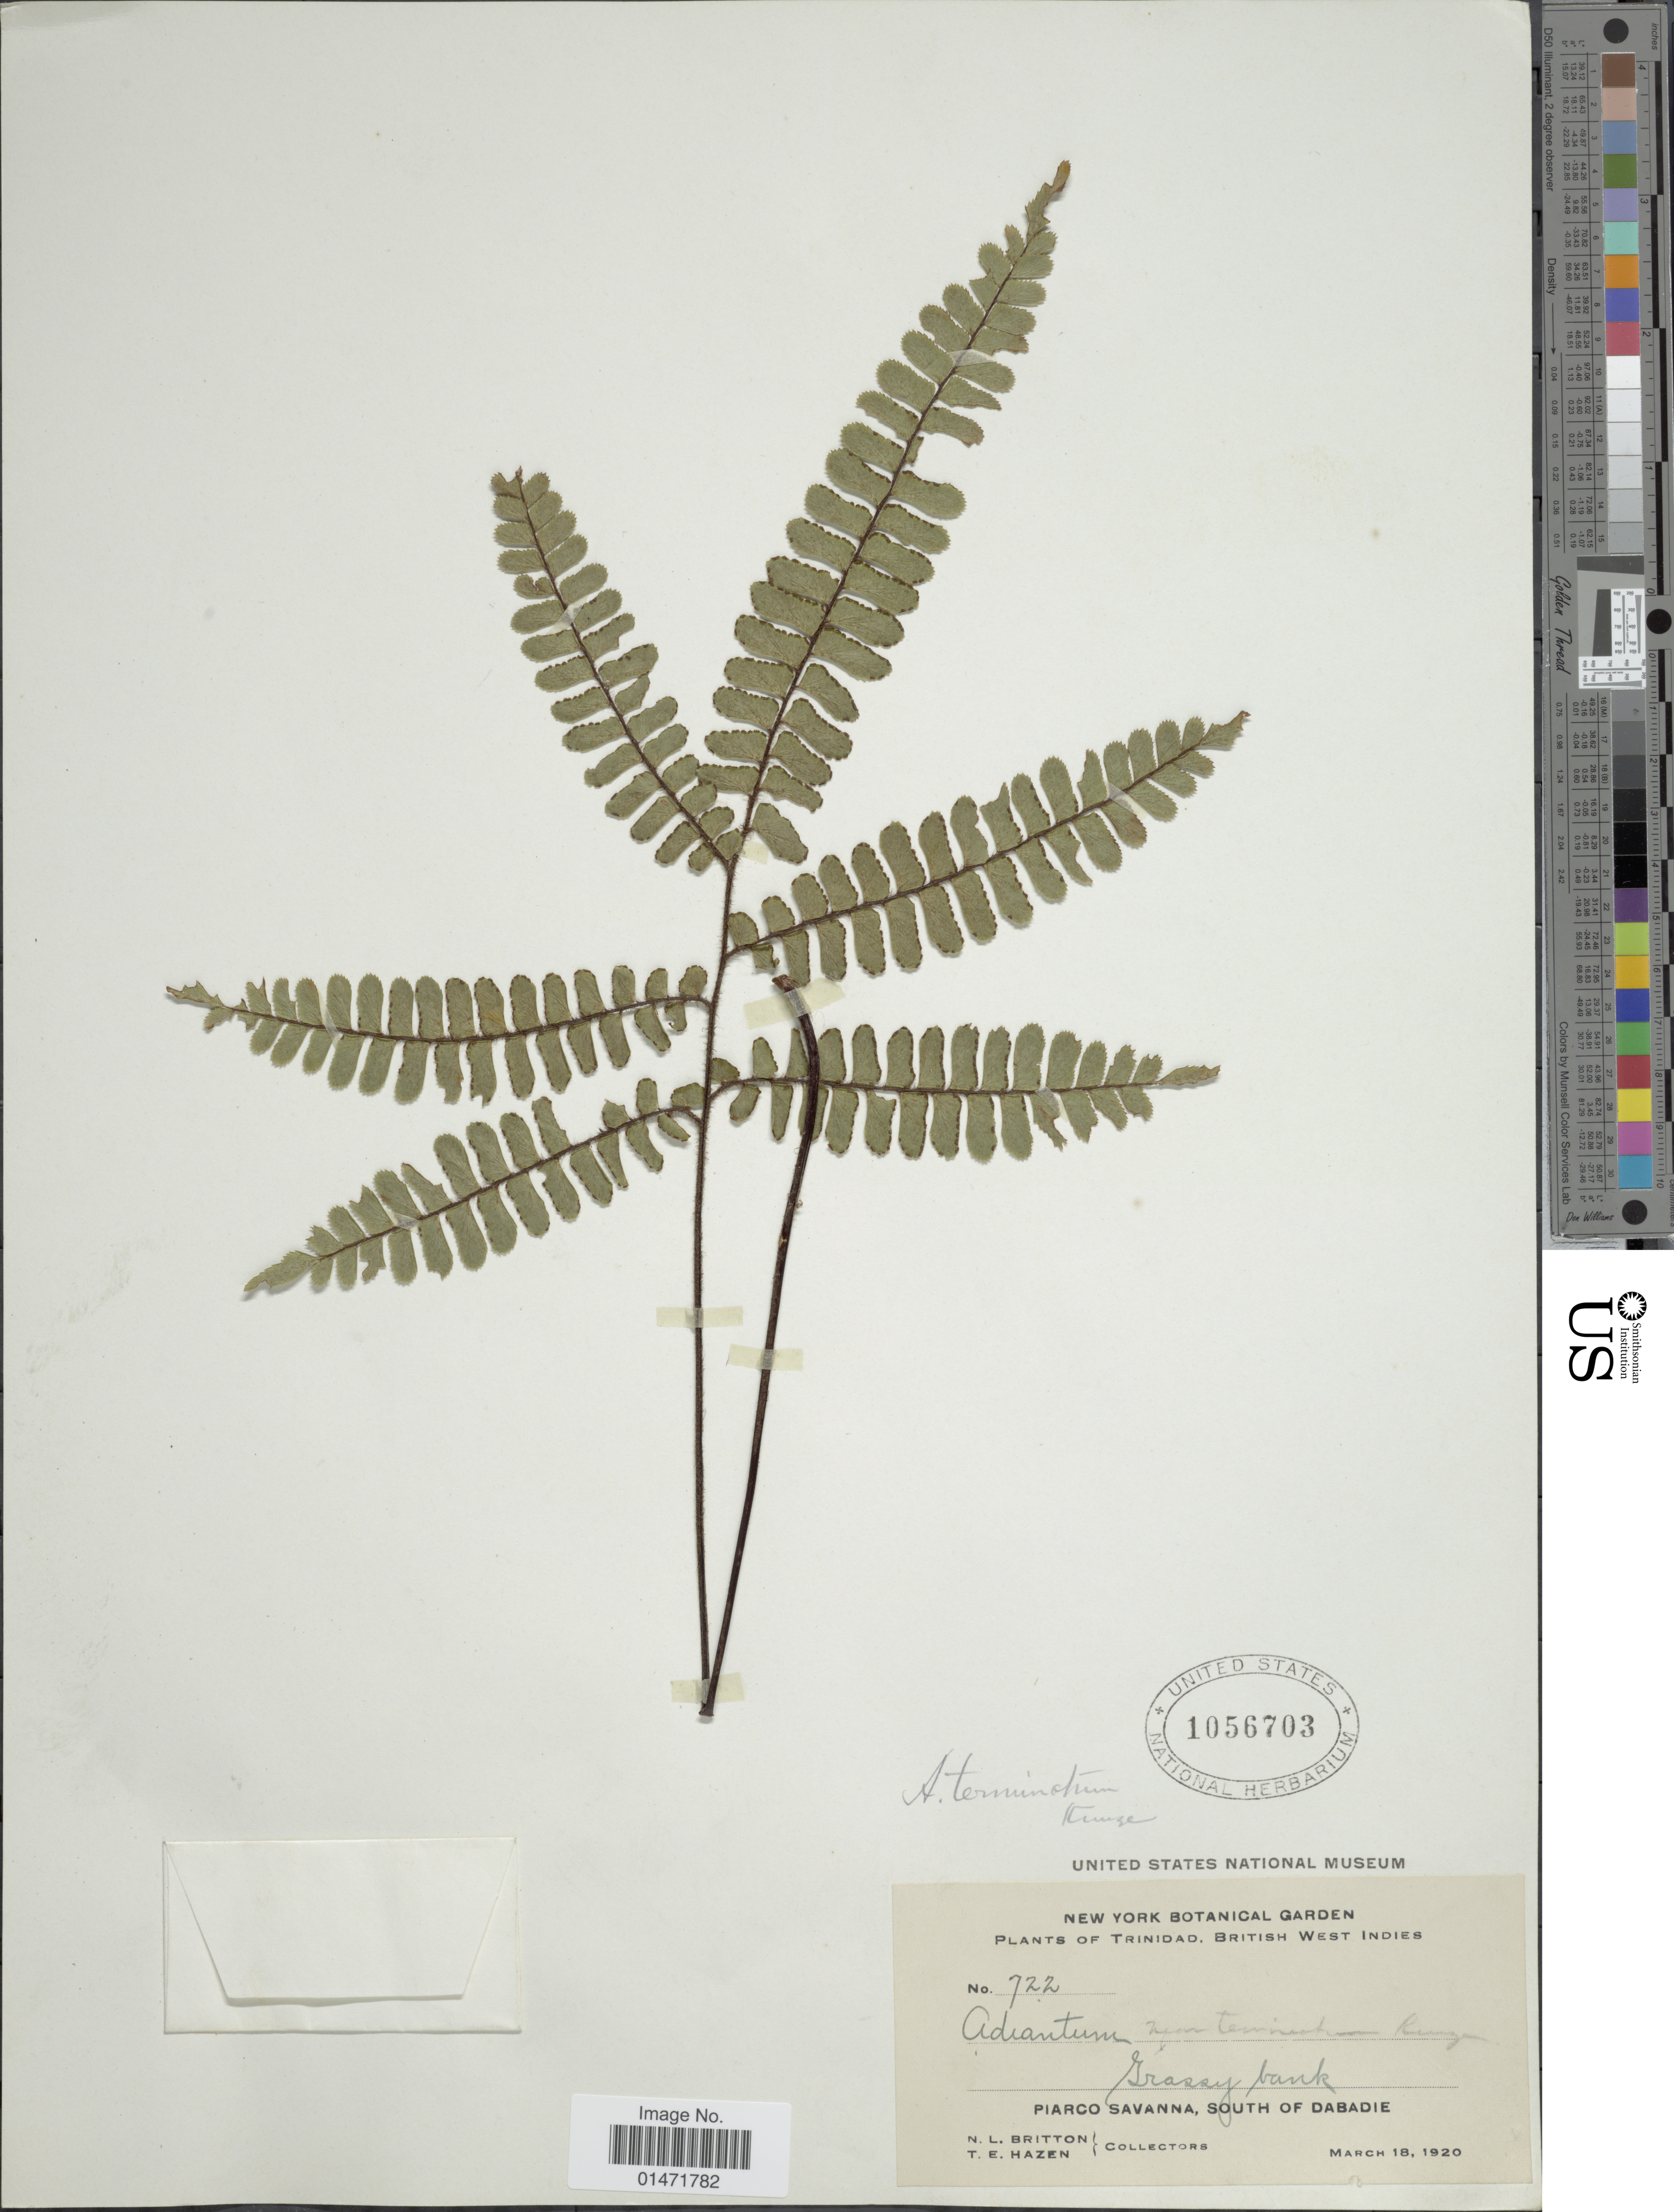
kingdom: Plantae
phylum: Tracheophyta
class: Polypodiopsida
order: Polypodiales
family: Pteridaceae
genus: Adiantum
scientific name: Adiantum terminatum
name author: Kunze ex Miq.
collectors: N. Britton & T. E. Hazen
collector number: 722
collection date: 1920-03-18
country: Trinidad and Tobago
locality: Trinidad, British West Indies. Grassy bank. Piarco Savanna, South of Dabadie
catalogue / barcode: US 1056703